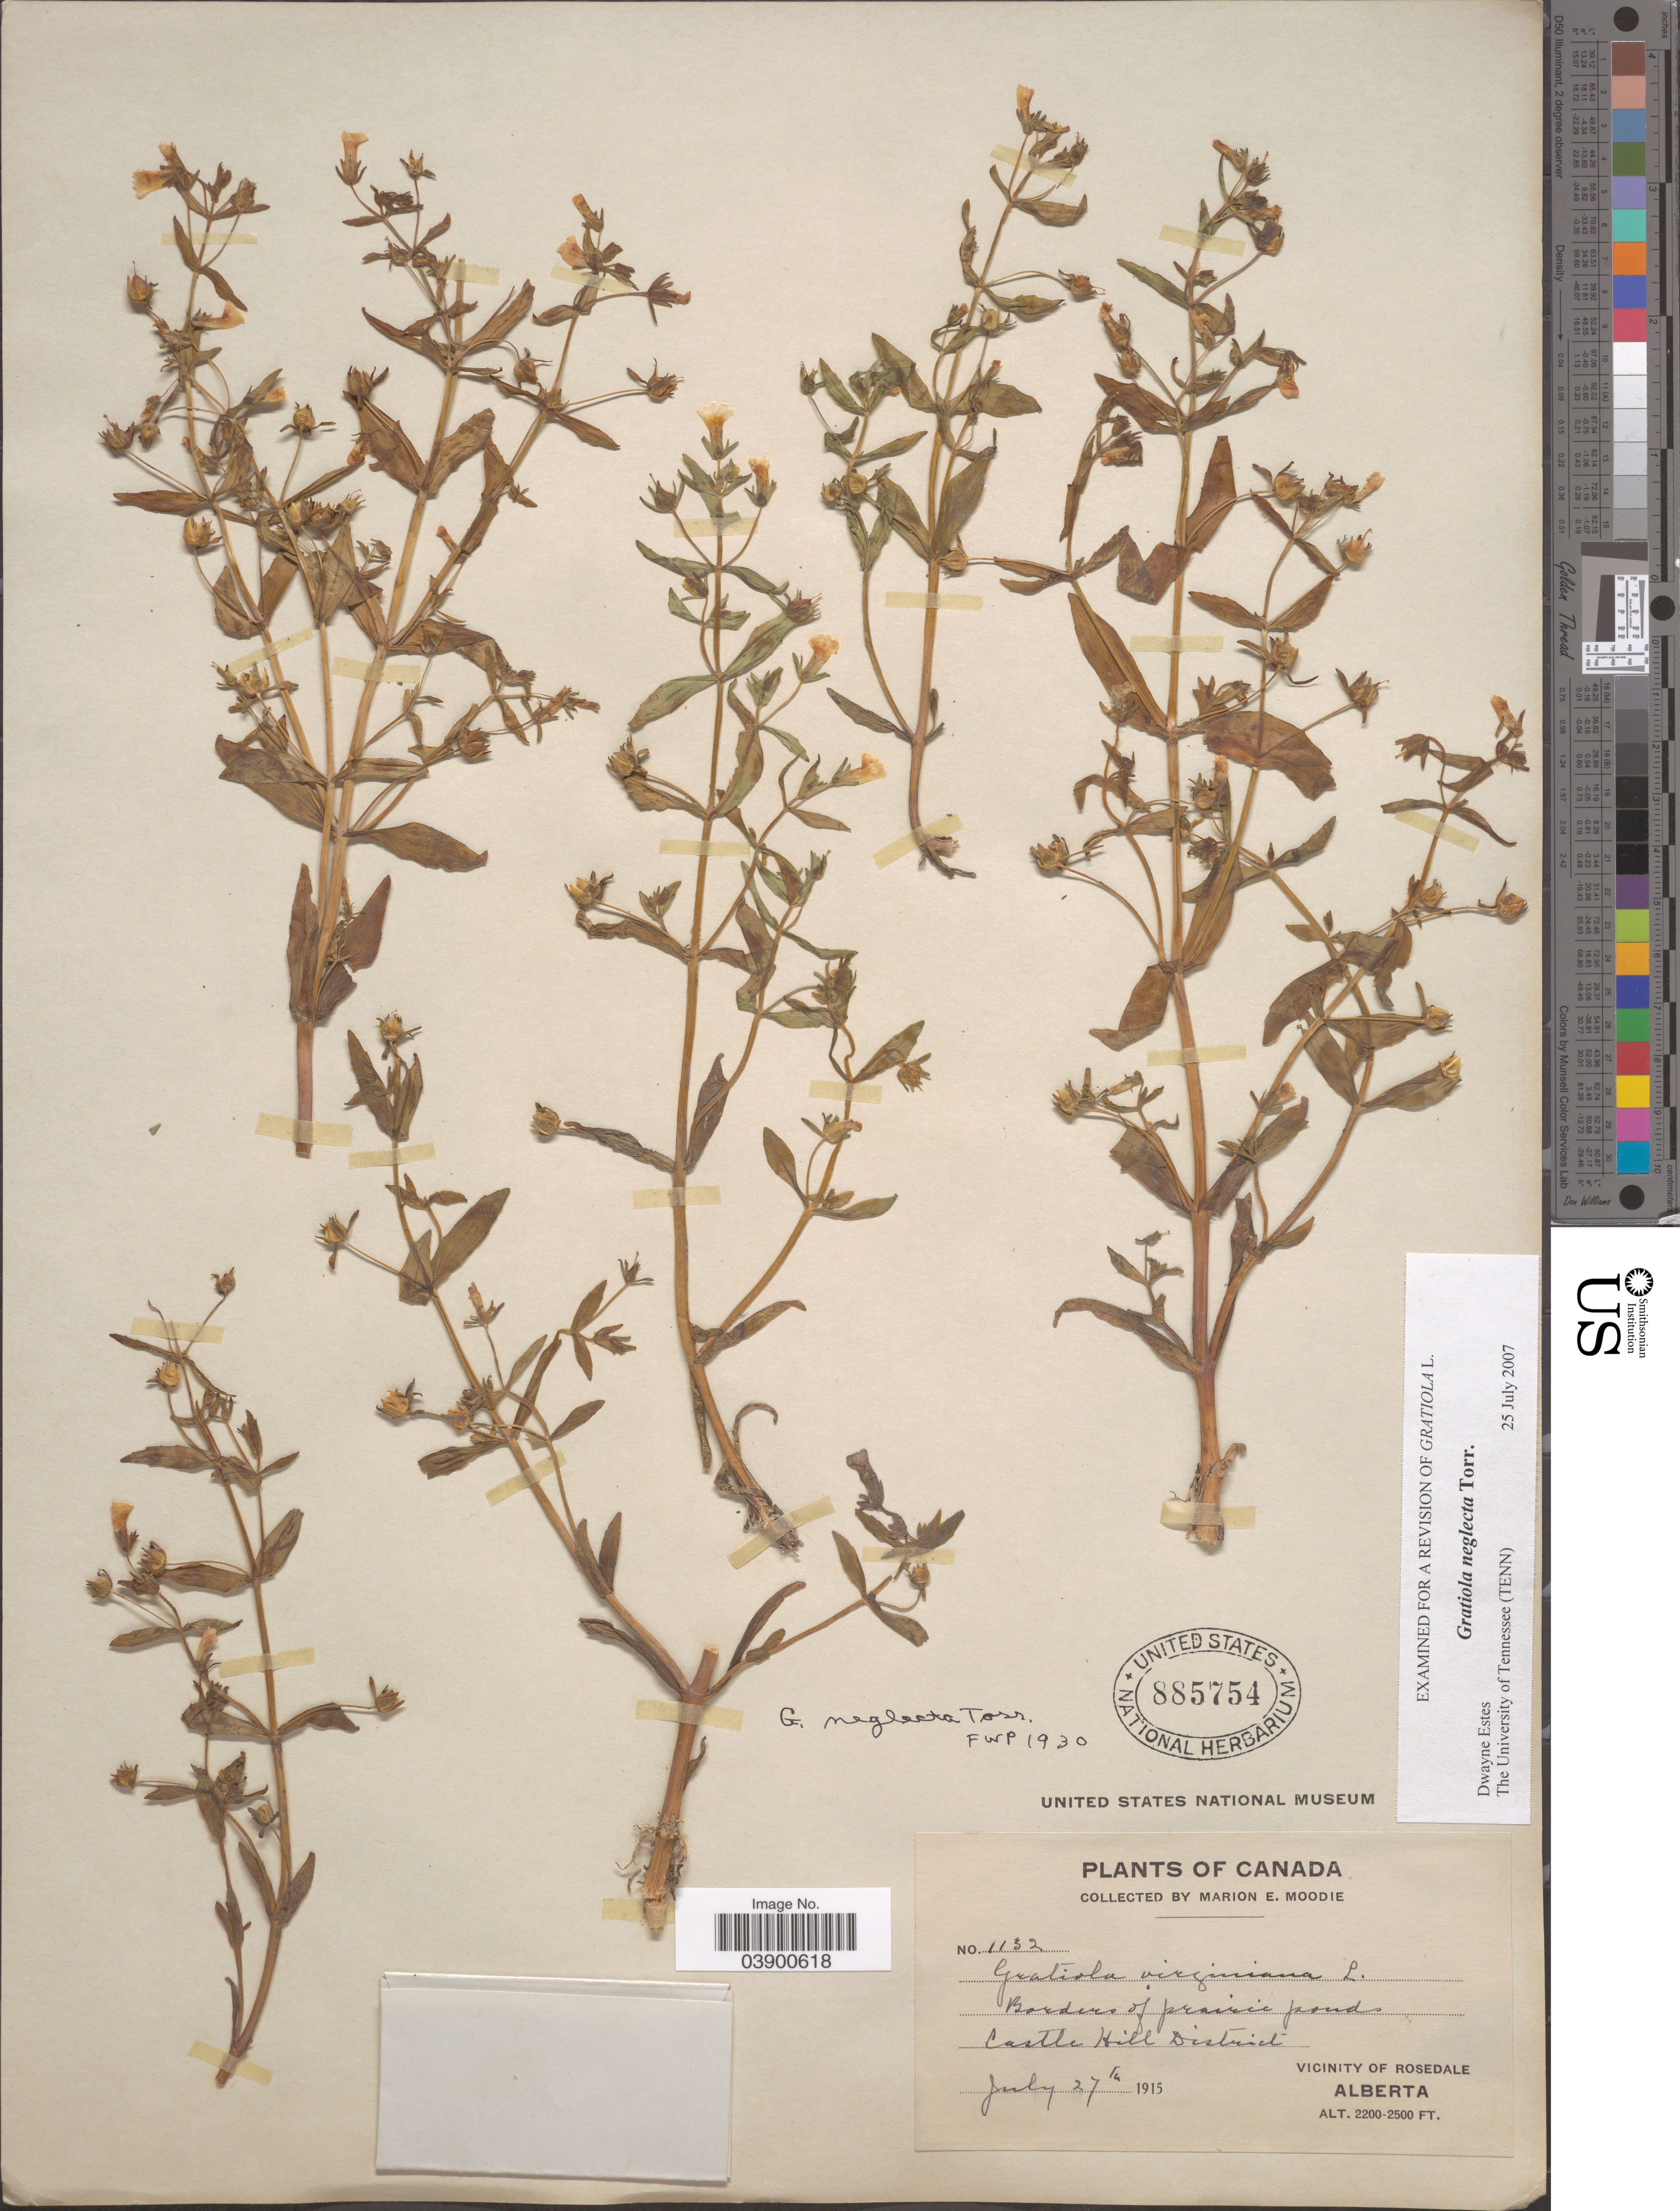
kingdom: Plantae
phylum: Tracheophyta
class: Magnoliopsida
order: Lamiales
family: Plantaginaceae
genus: Gratiola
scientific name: Gratiola neglecta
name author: Torr.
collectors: M. E. Moodie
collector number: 1132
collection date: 1915-07-27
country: Canada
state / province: Alberta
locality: Castle Hill District. Vicinity of Rosedale.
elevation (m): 671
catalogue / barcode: US 885754